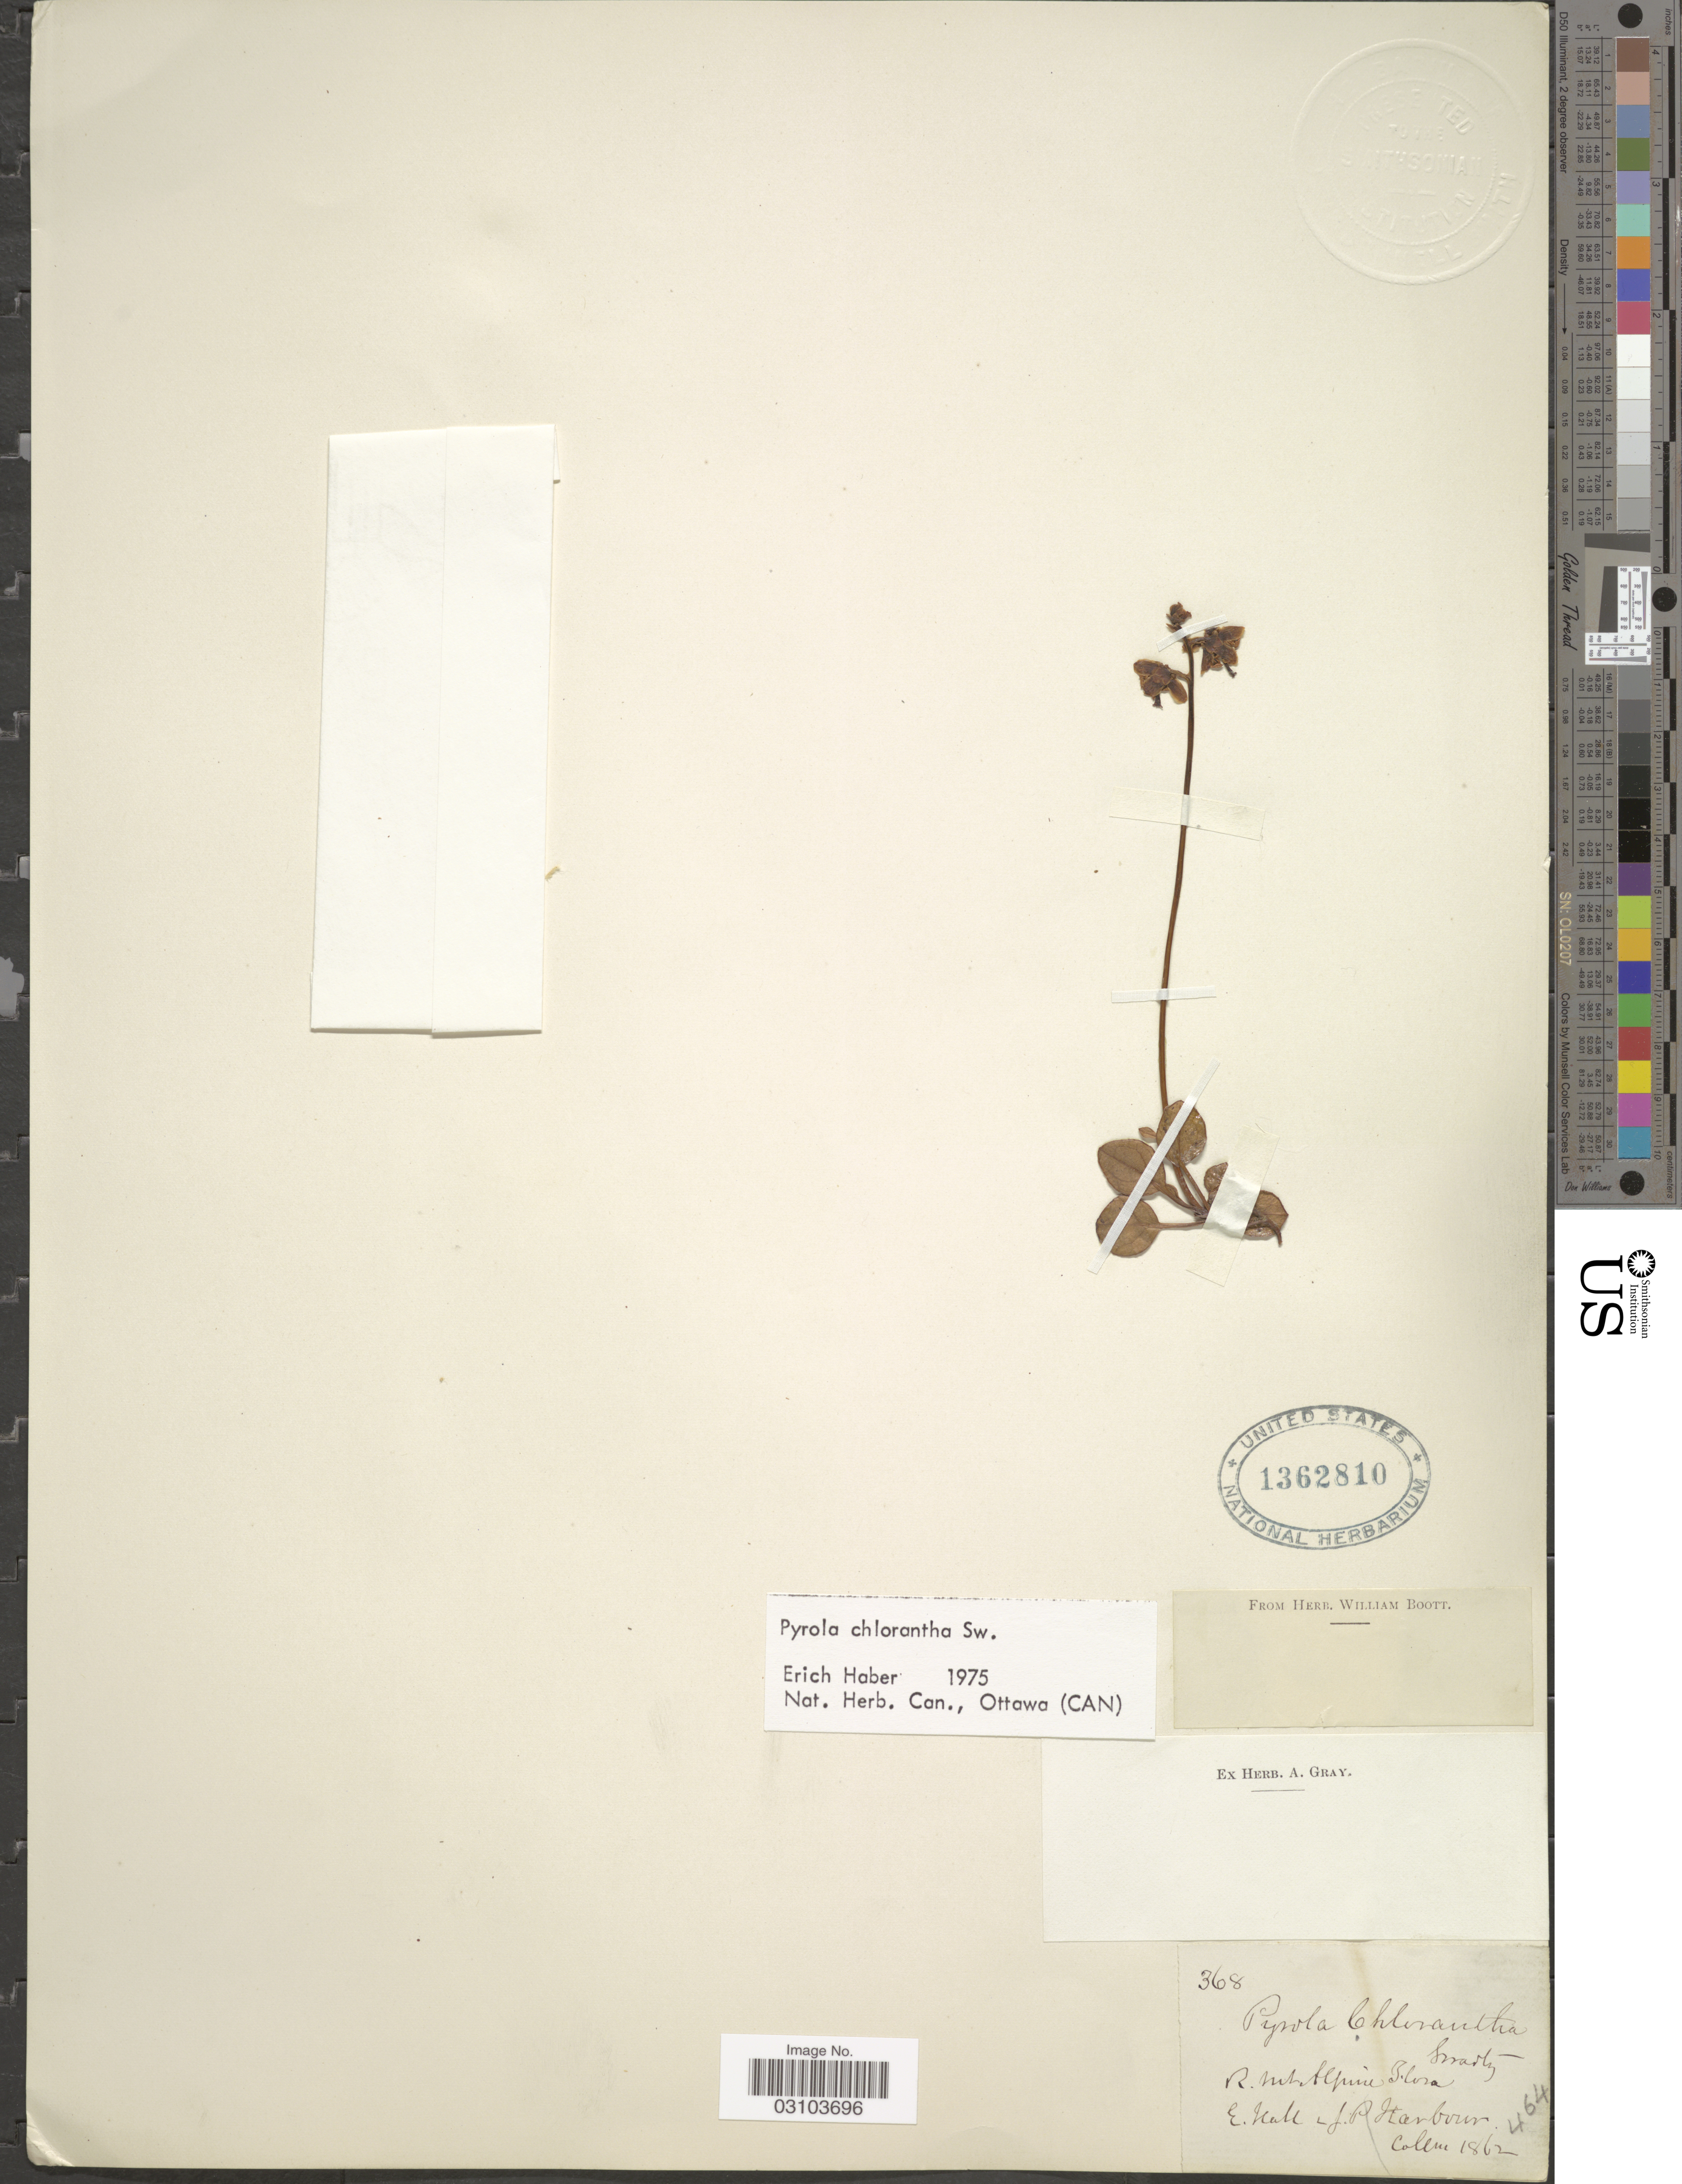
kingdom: Plantae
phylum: Tracheophyta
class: Magnoliopsida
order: Ericales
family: Ericaceae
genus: Pyrola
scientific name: Pyrola chlorantha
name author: Schweigg.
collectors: E. Hall & J. Harbour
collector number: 368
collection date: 1862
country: United States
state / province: Colorado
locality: R. Mt. alpine flora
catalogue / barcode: US 1362810